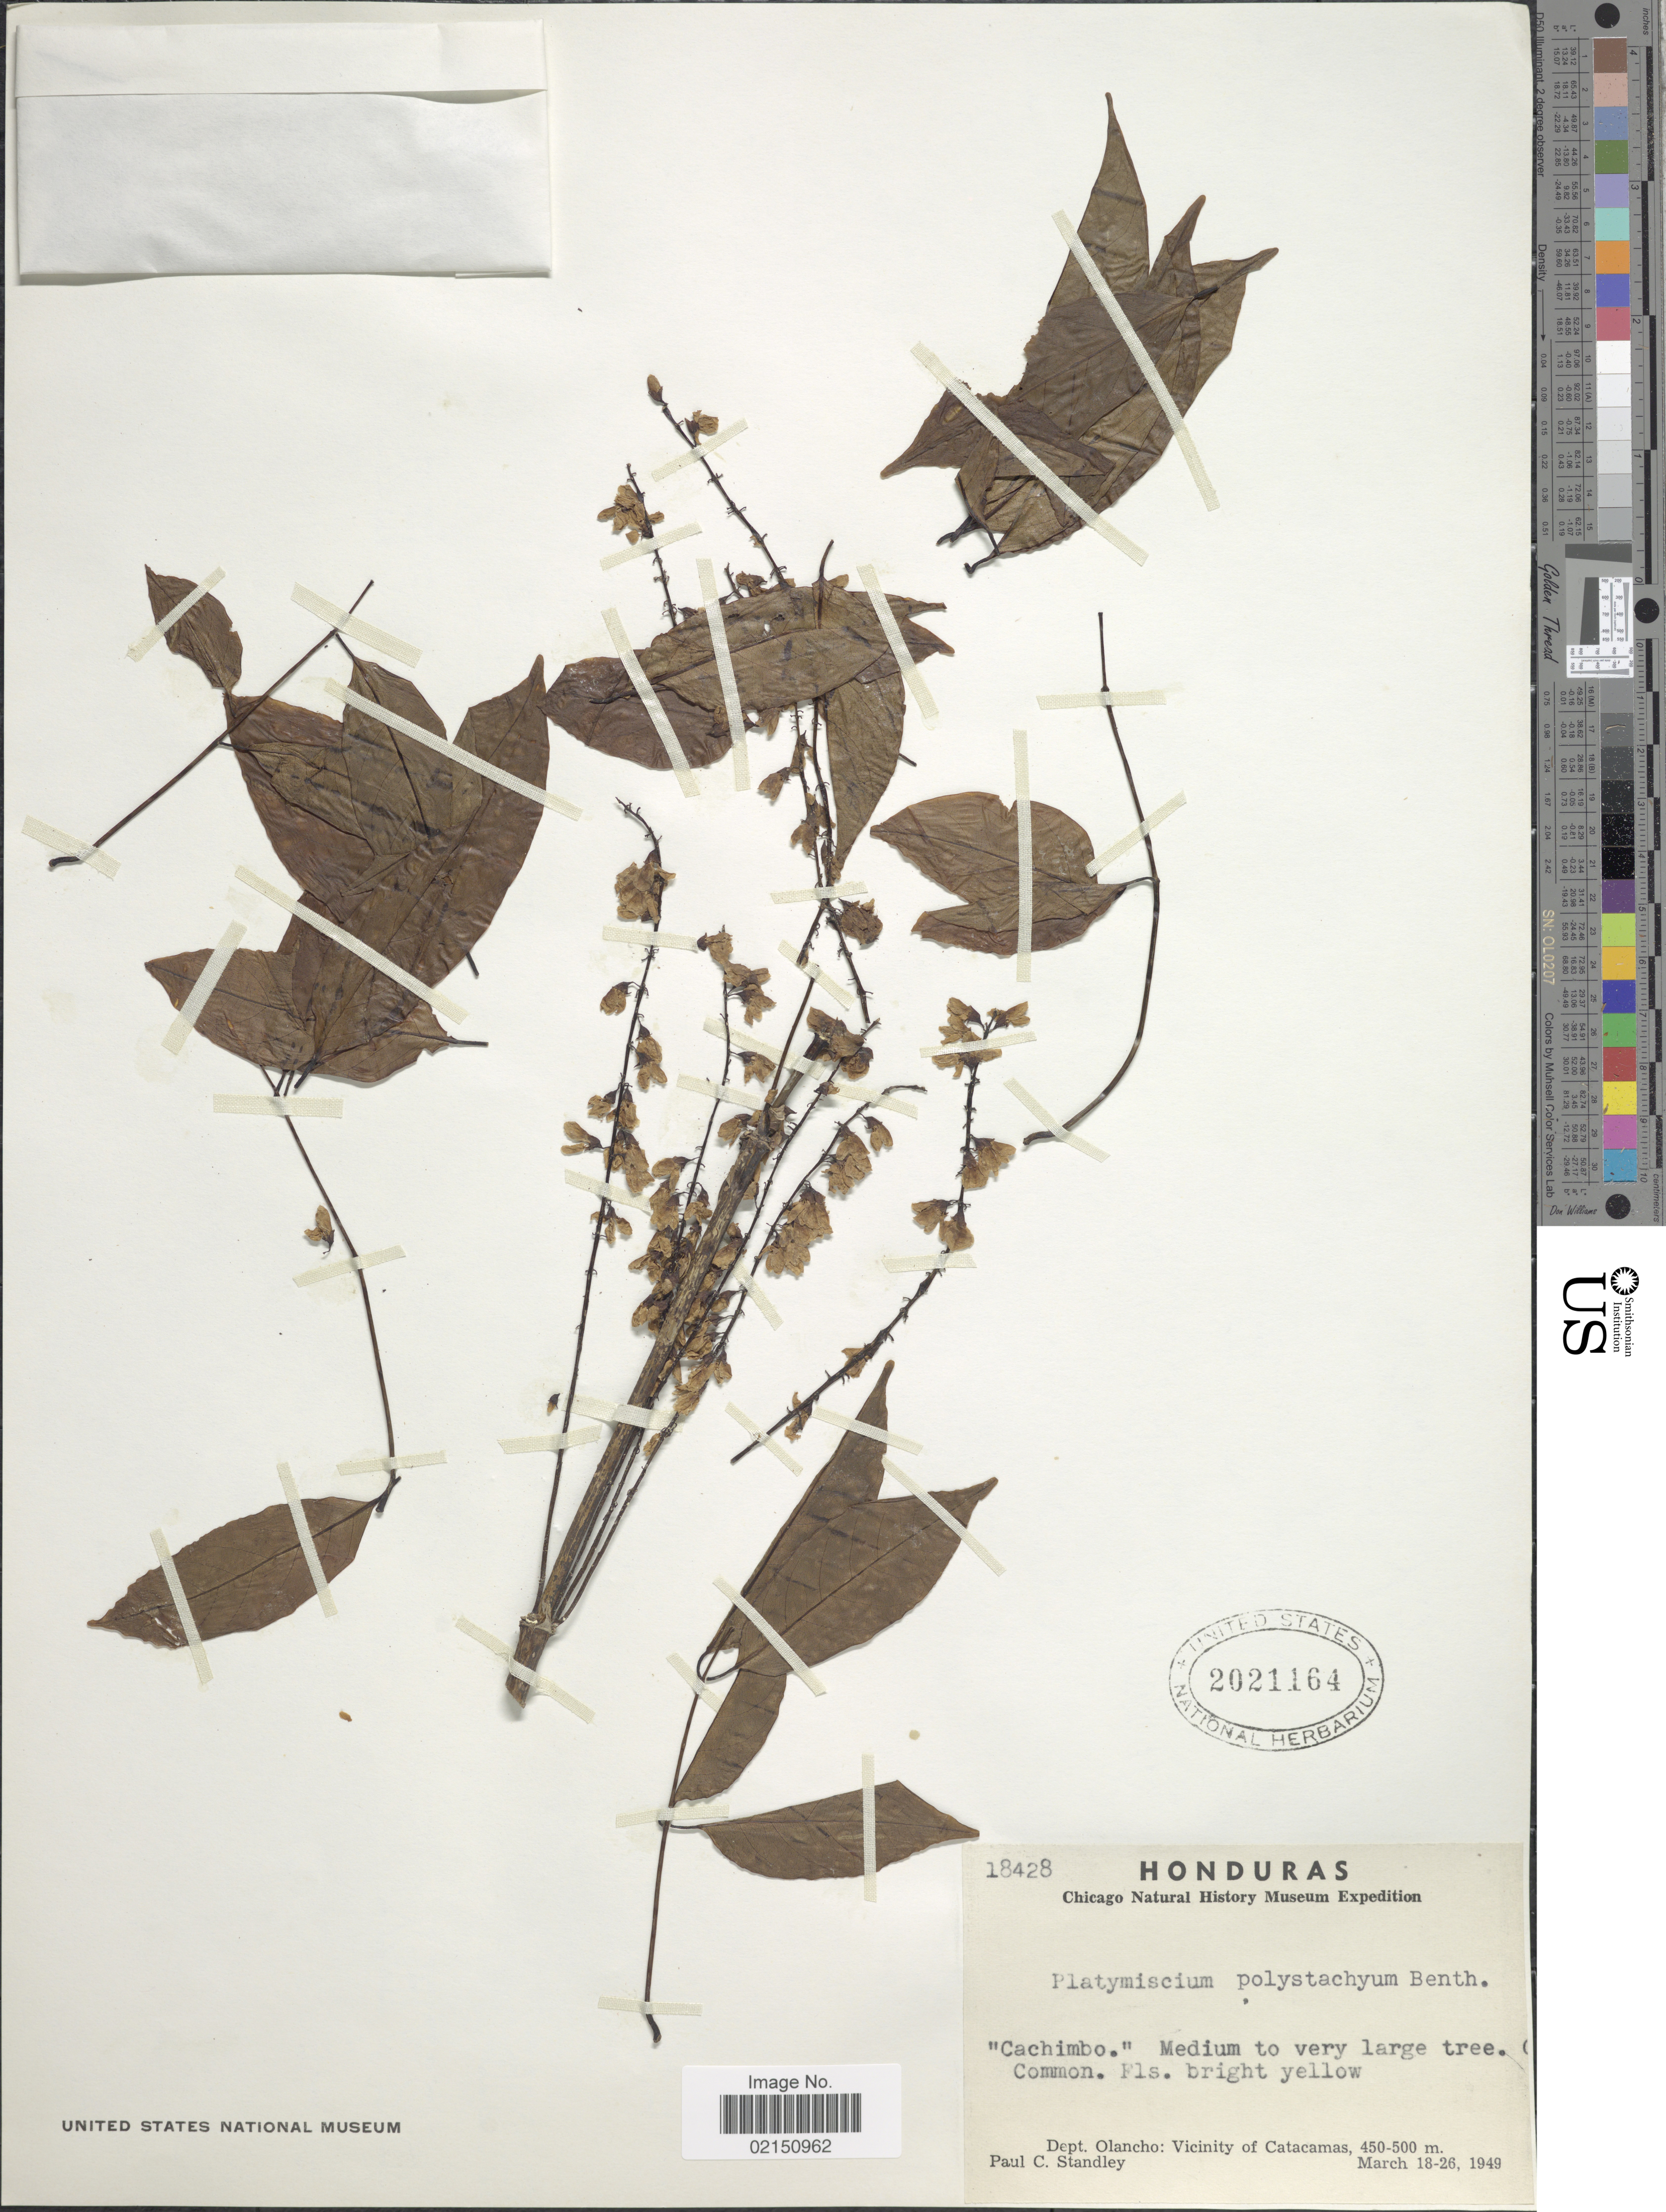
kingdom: Plantae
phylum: Tracheophyta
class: Magnoliopsida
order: Fabales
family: Fabaceae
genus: Platymiscium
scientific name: Platymiscium pinnatum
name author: (Jacq.) Dugand G.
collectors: P. C. Standley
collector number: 18428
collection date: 1949-03-18/1949-03-26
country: Honduras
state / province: Olancho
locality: Dept. Olancho: Vicinity of Catacamas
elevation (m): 450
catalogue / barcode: US 2021164